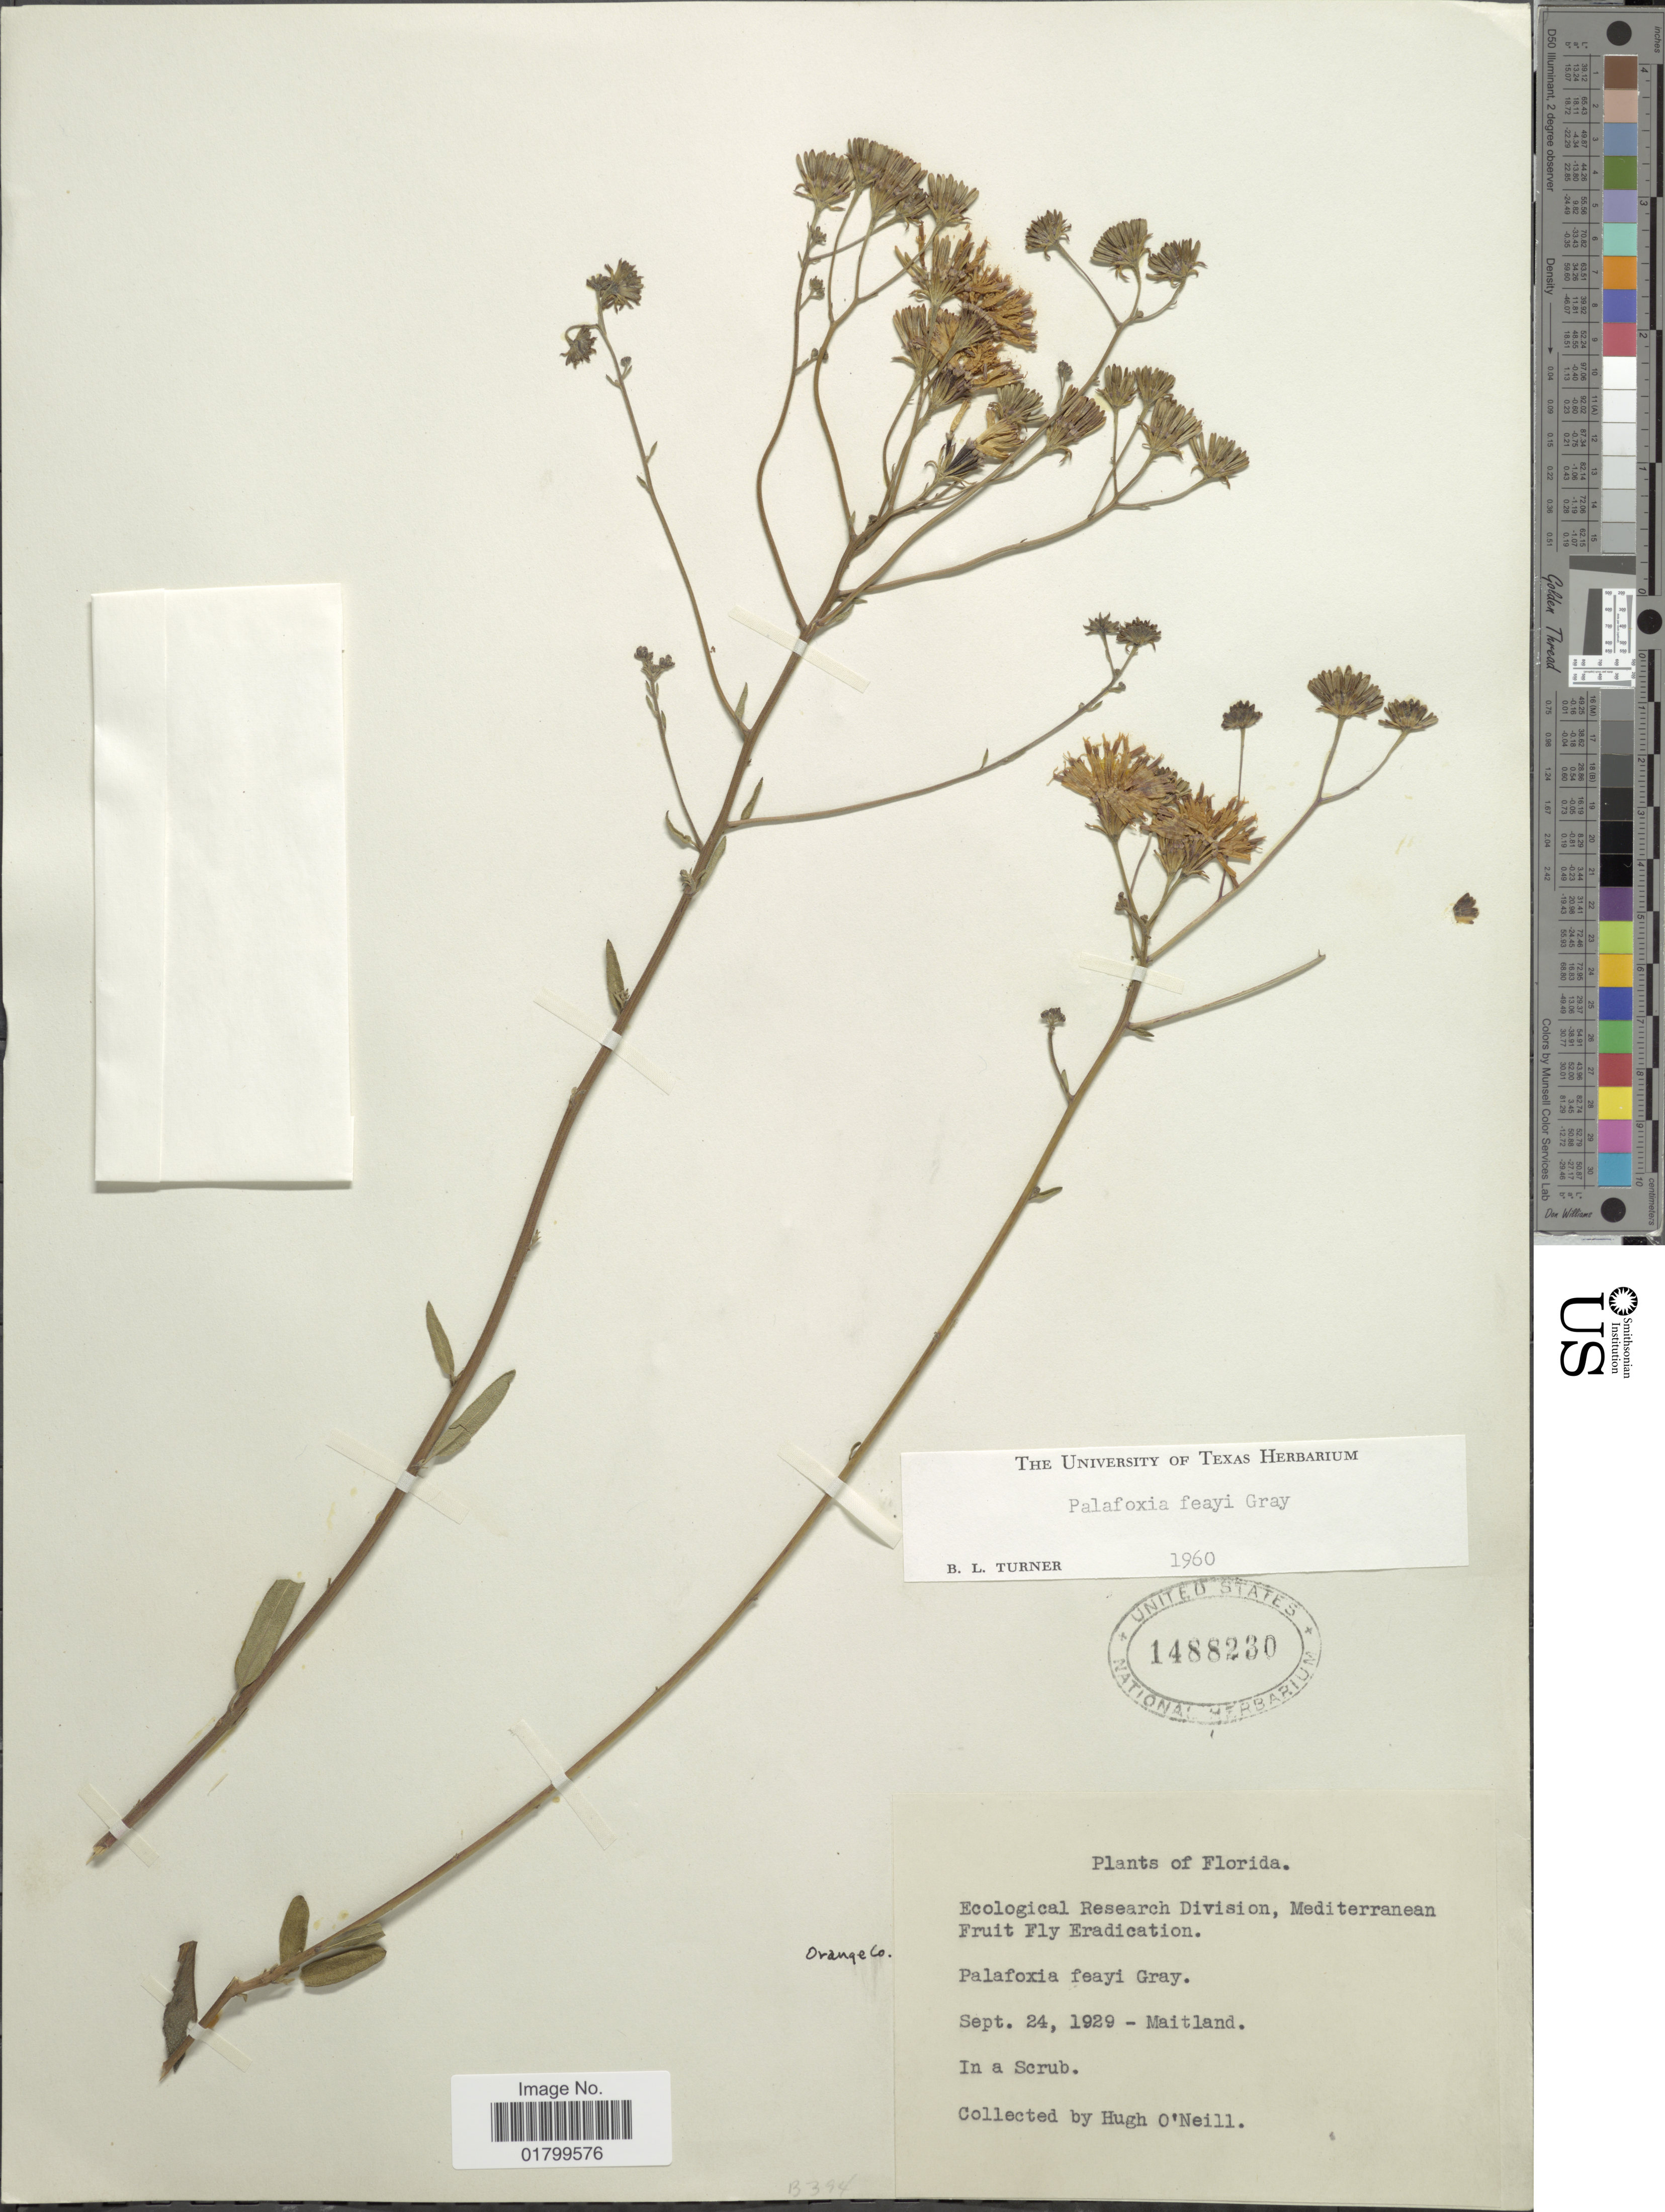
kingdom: Plantae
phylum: Tracheophyta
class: Magnoliopsida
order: Asterales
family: Asteraceae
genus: Palafoxia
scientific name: Palafoxia feayi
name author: A. Gray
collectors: H. O'Neill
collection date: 1929-09-24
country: United States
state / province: Florida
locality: Maitland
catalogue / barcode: US 1488230